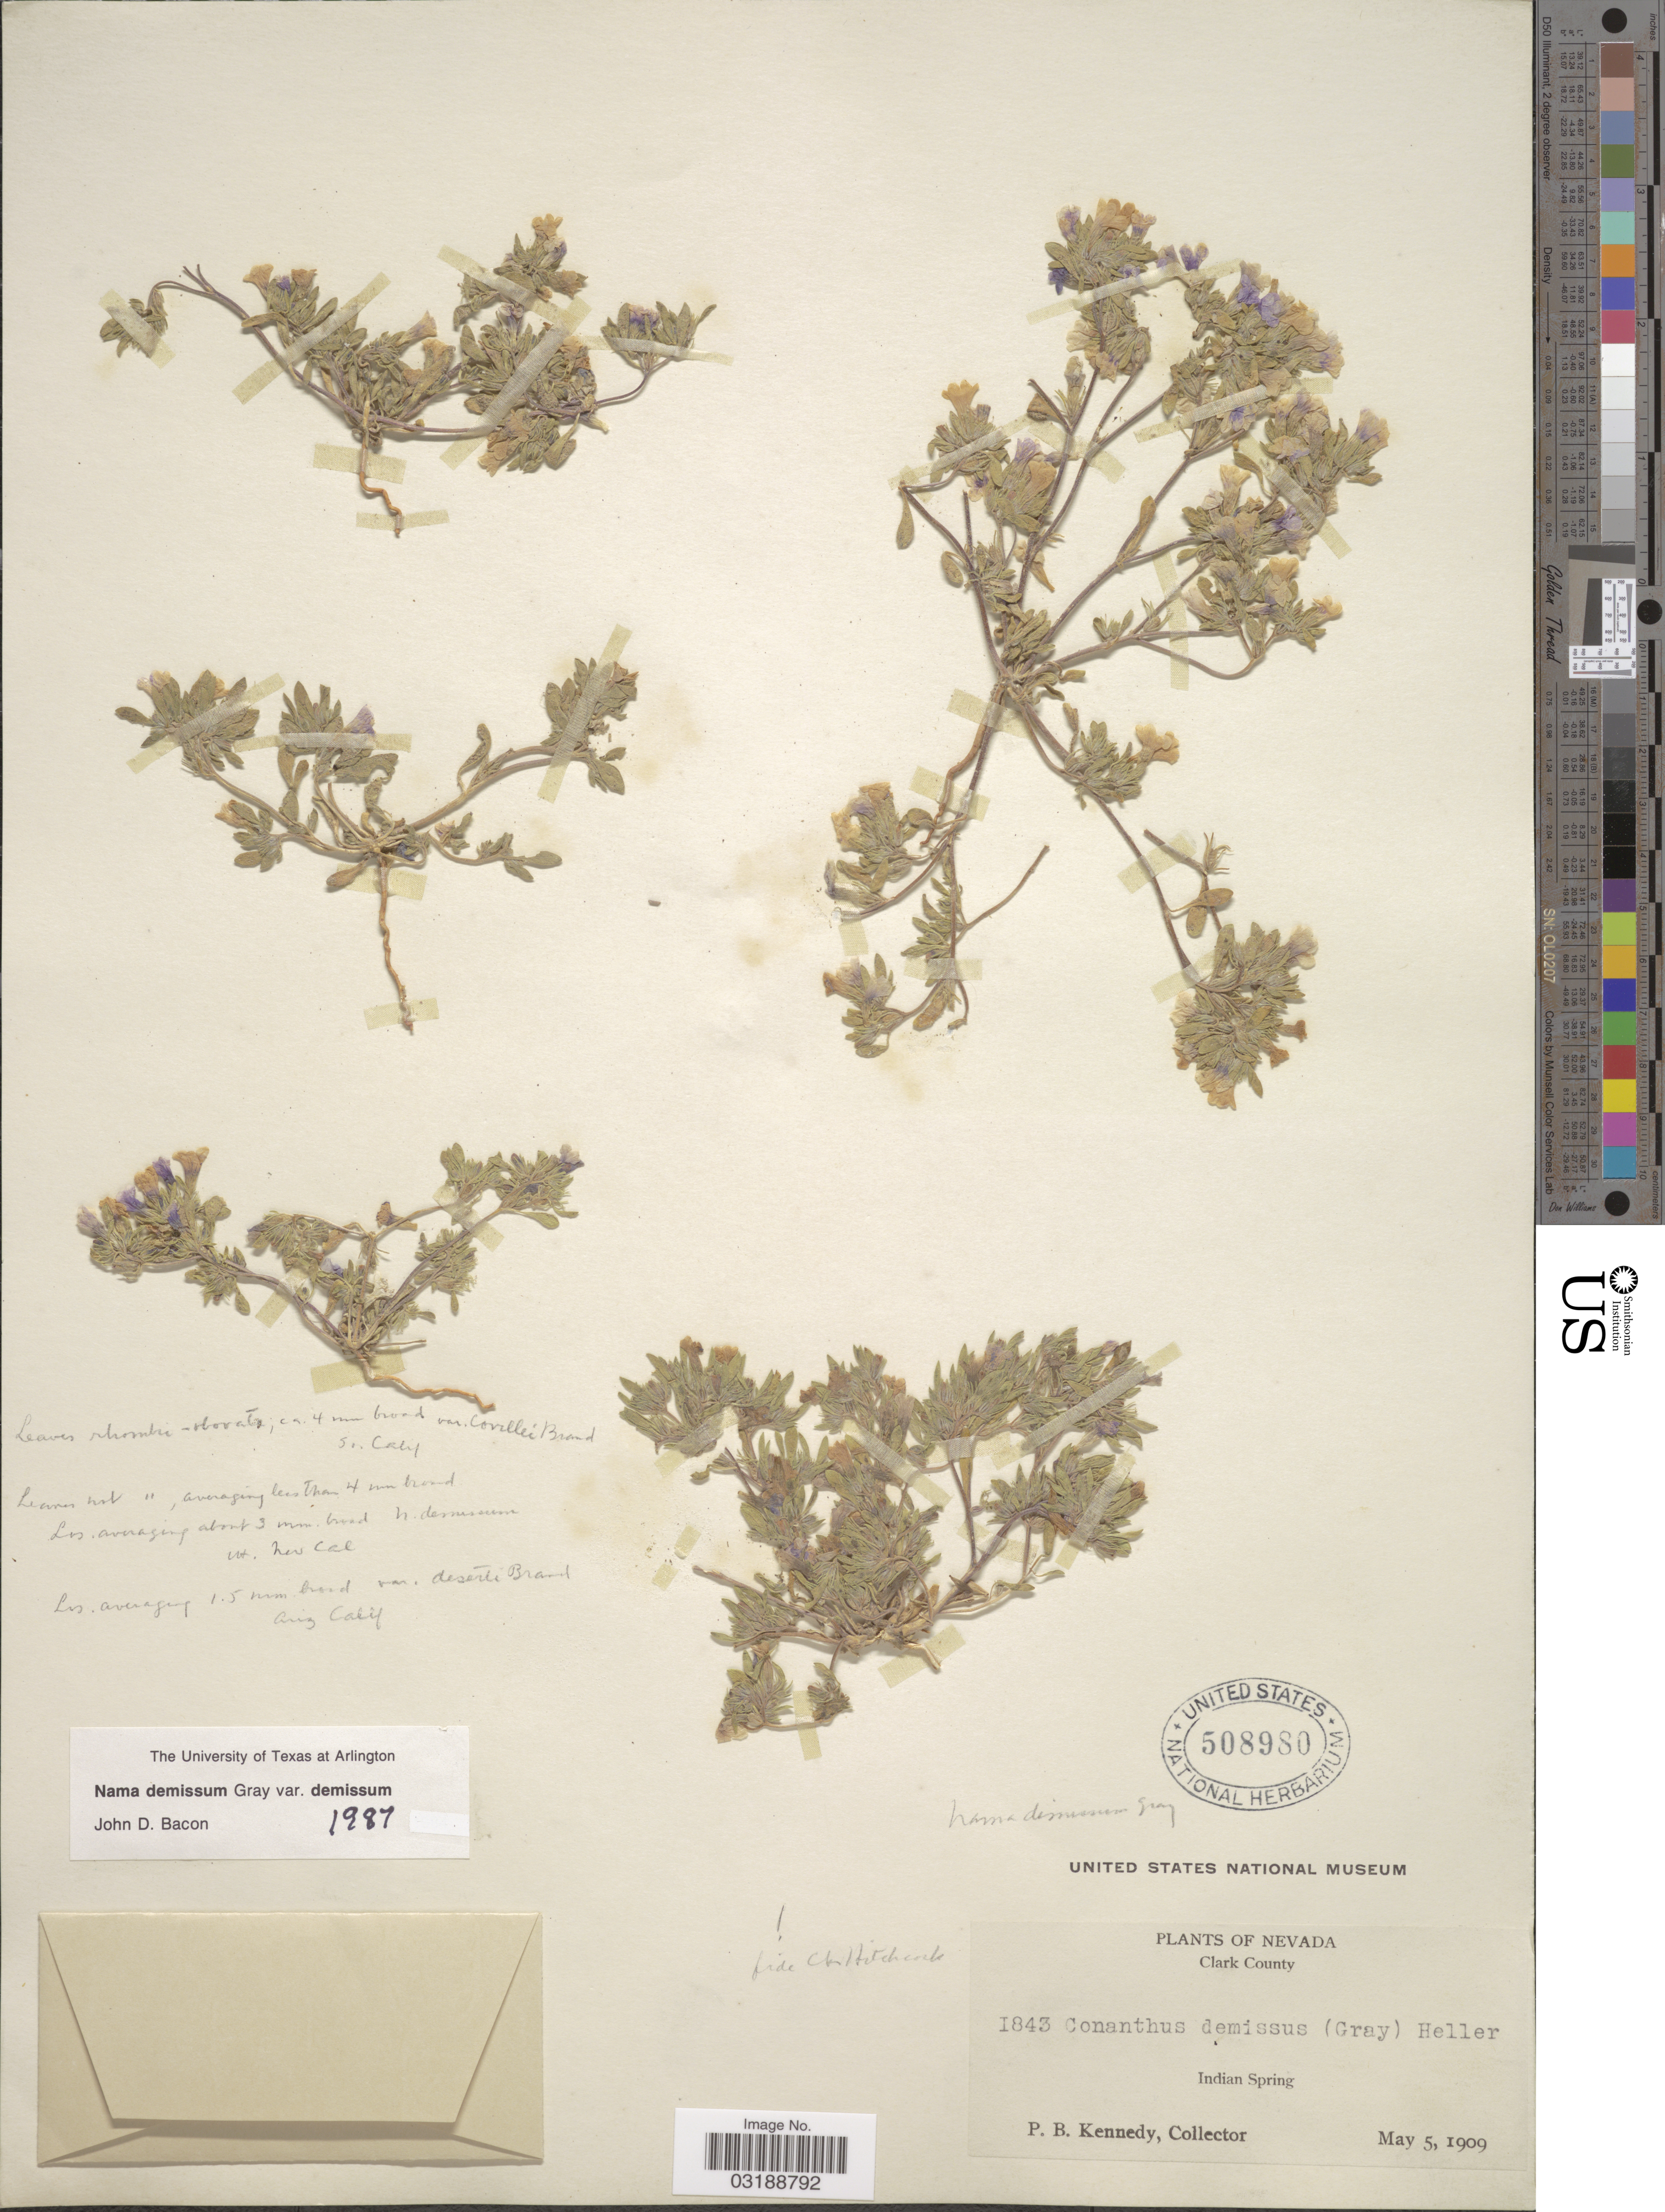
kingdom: Plantae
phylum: Tracheophyta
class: Magnoliopsida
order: Boraginales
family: Namaceae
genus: Nama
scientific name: Nama demissa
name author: A. Gray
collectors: P. B. Kennedy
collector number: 1843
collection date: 1909-05-05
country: United States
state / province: Nevada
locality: Clark County. Indian Spring.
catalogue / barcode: US 508980